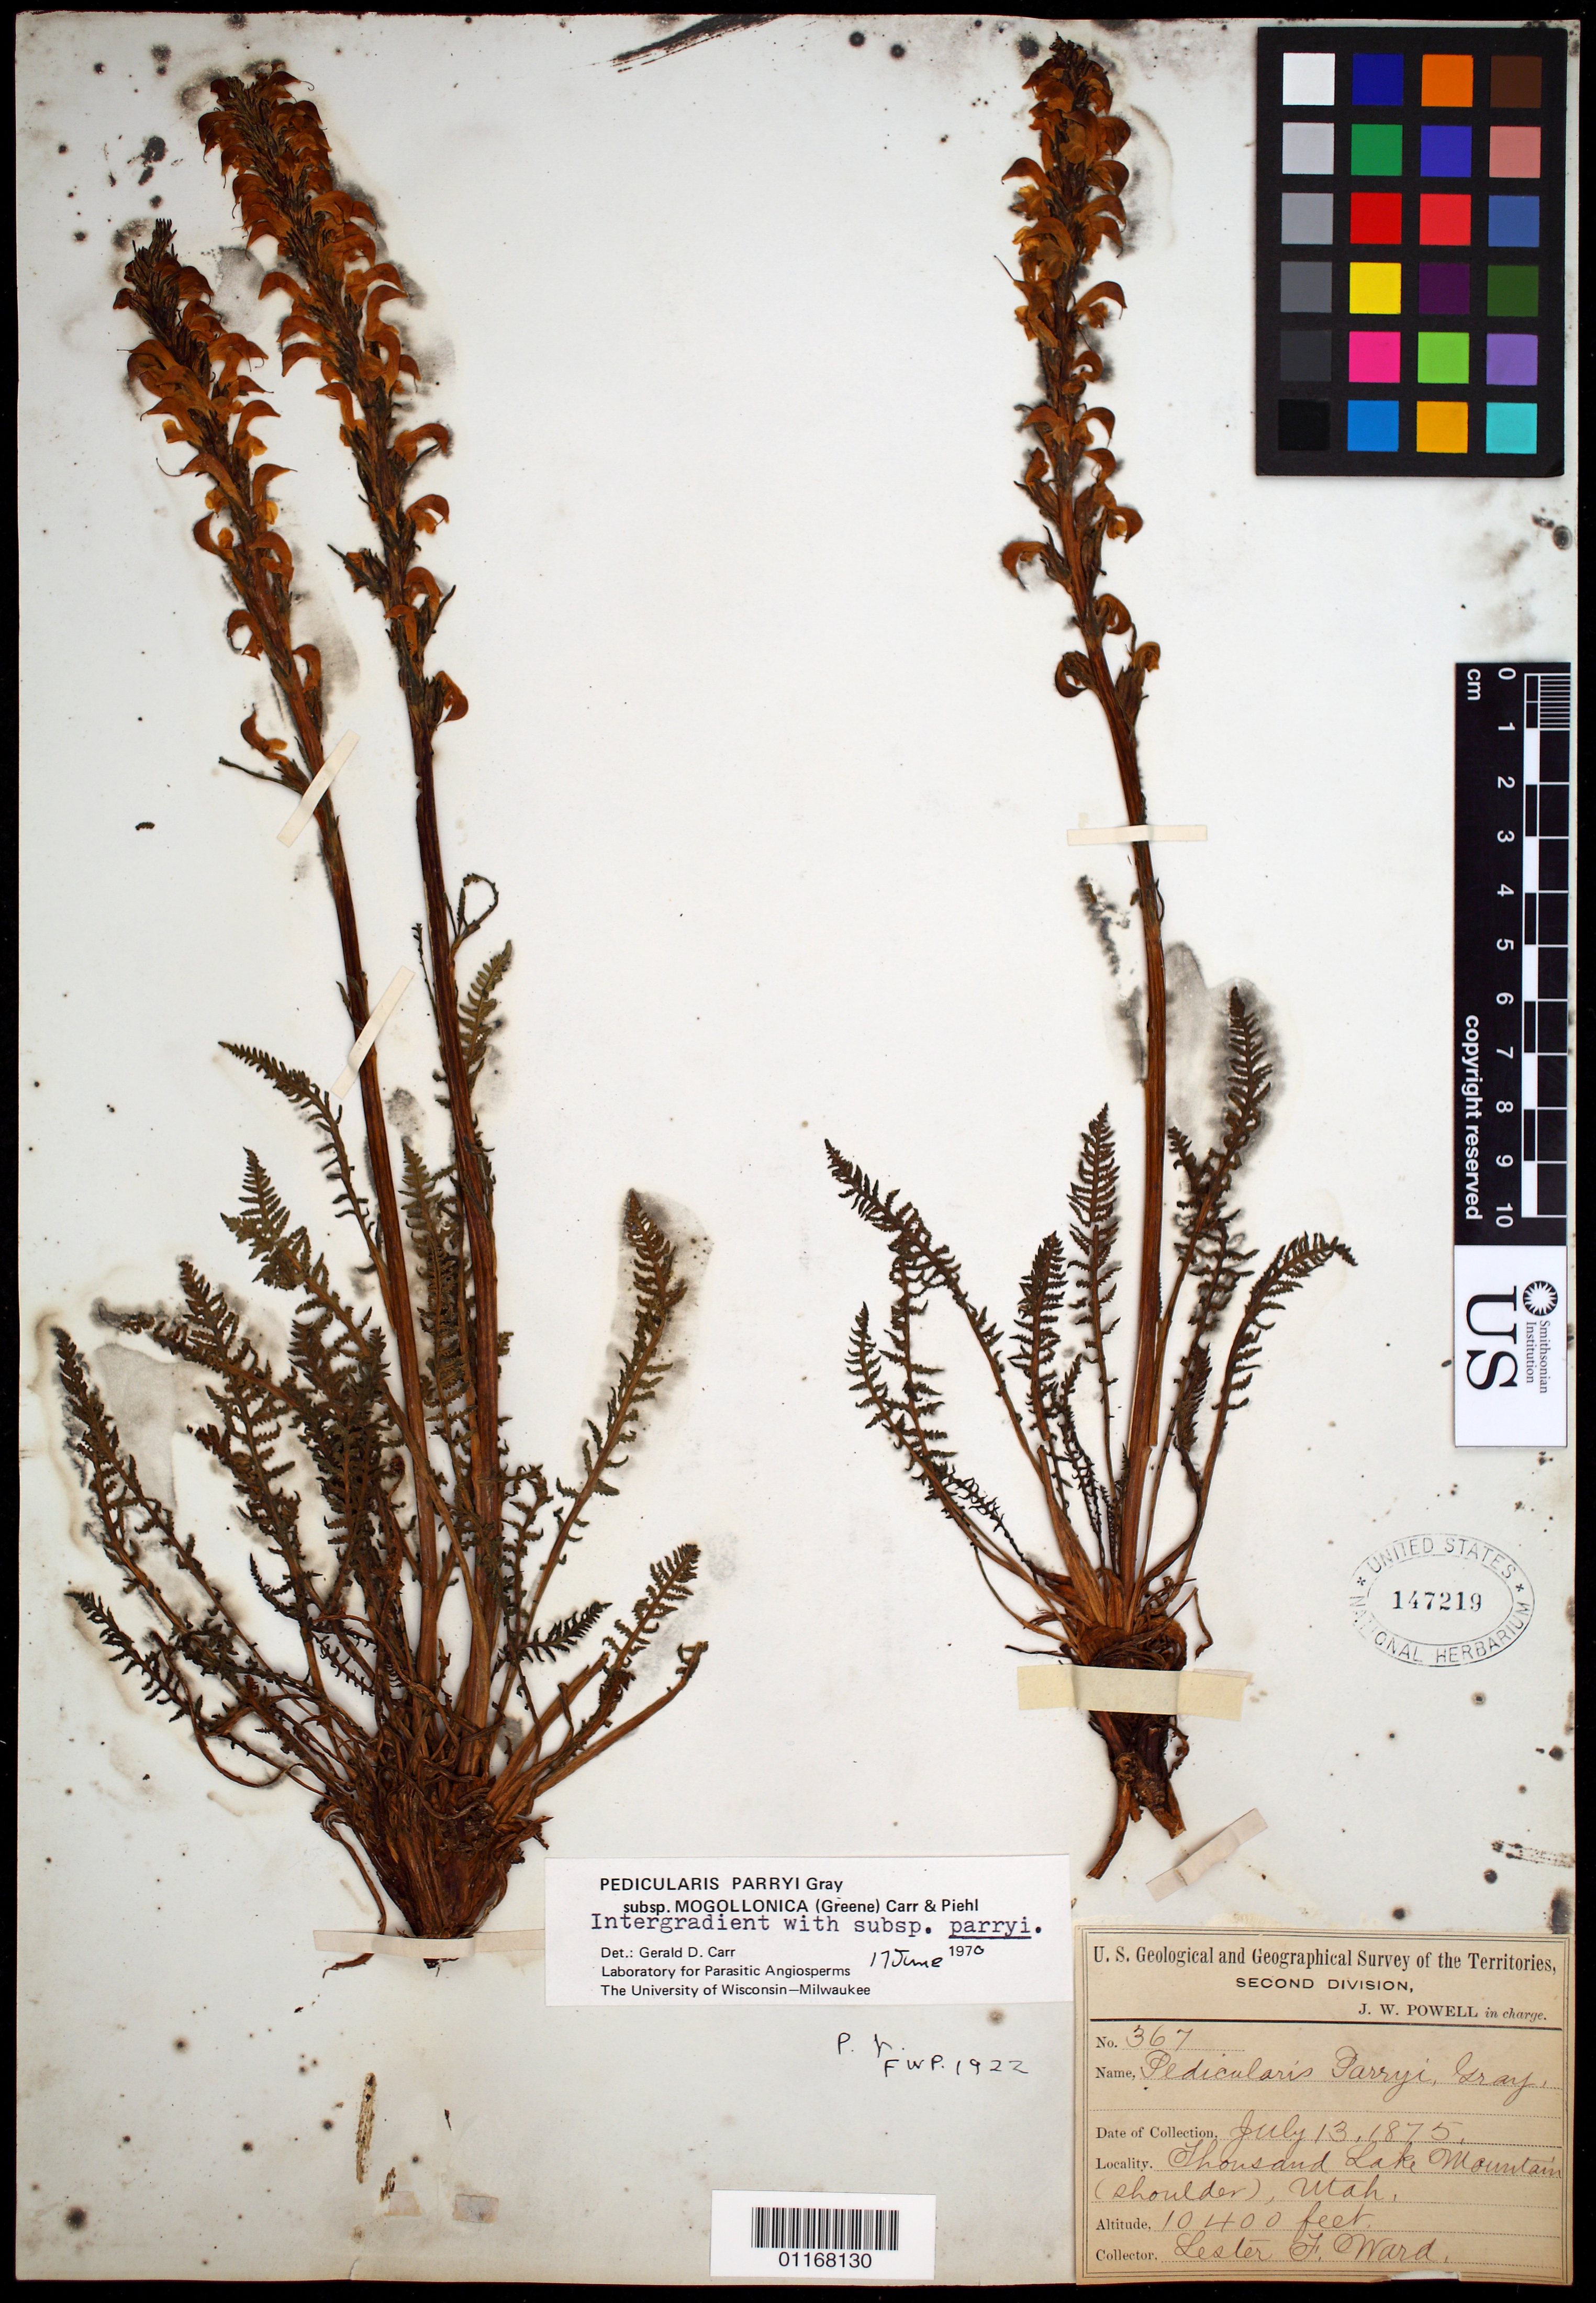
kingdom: Plantae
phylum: Tracheophyta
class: Magnoliopsida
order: Lamiales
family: Orobanchaceae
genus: Pedicularis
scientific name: Pedicularis parryi subsp. mogollonica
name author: (Greene) G.D. Carr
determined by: Carr, G. D.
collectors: L. F. Ward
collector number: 367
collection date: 1875-07-13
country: United States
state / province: Utah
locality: Thousand Lake Mountain (shoulder)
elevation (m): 3170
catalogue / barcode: US 147219